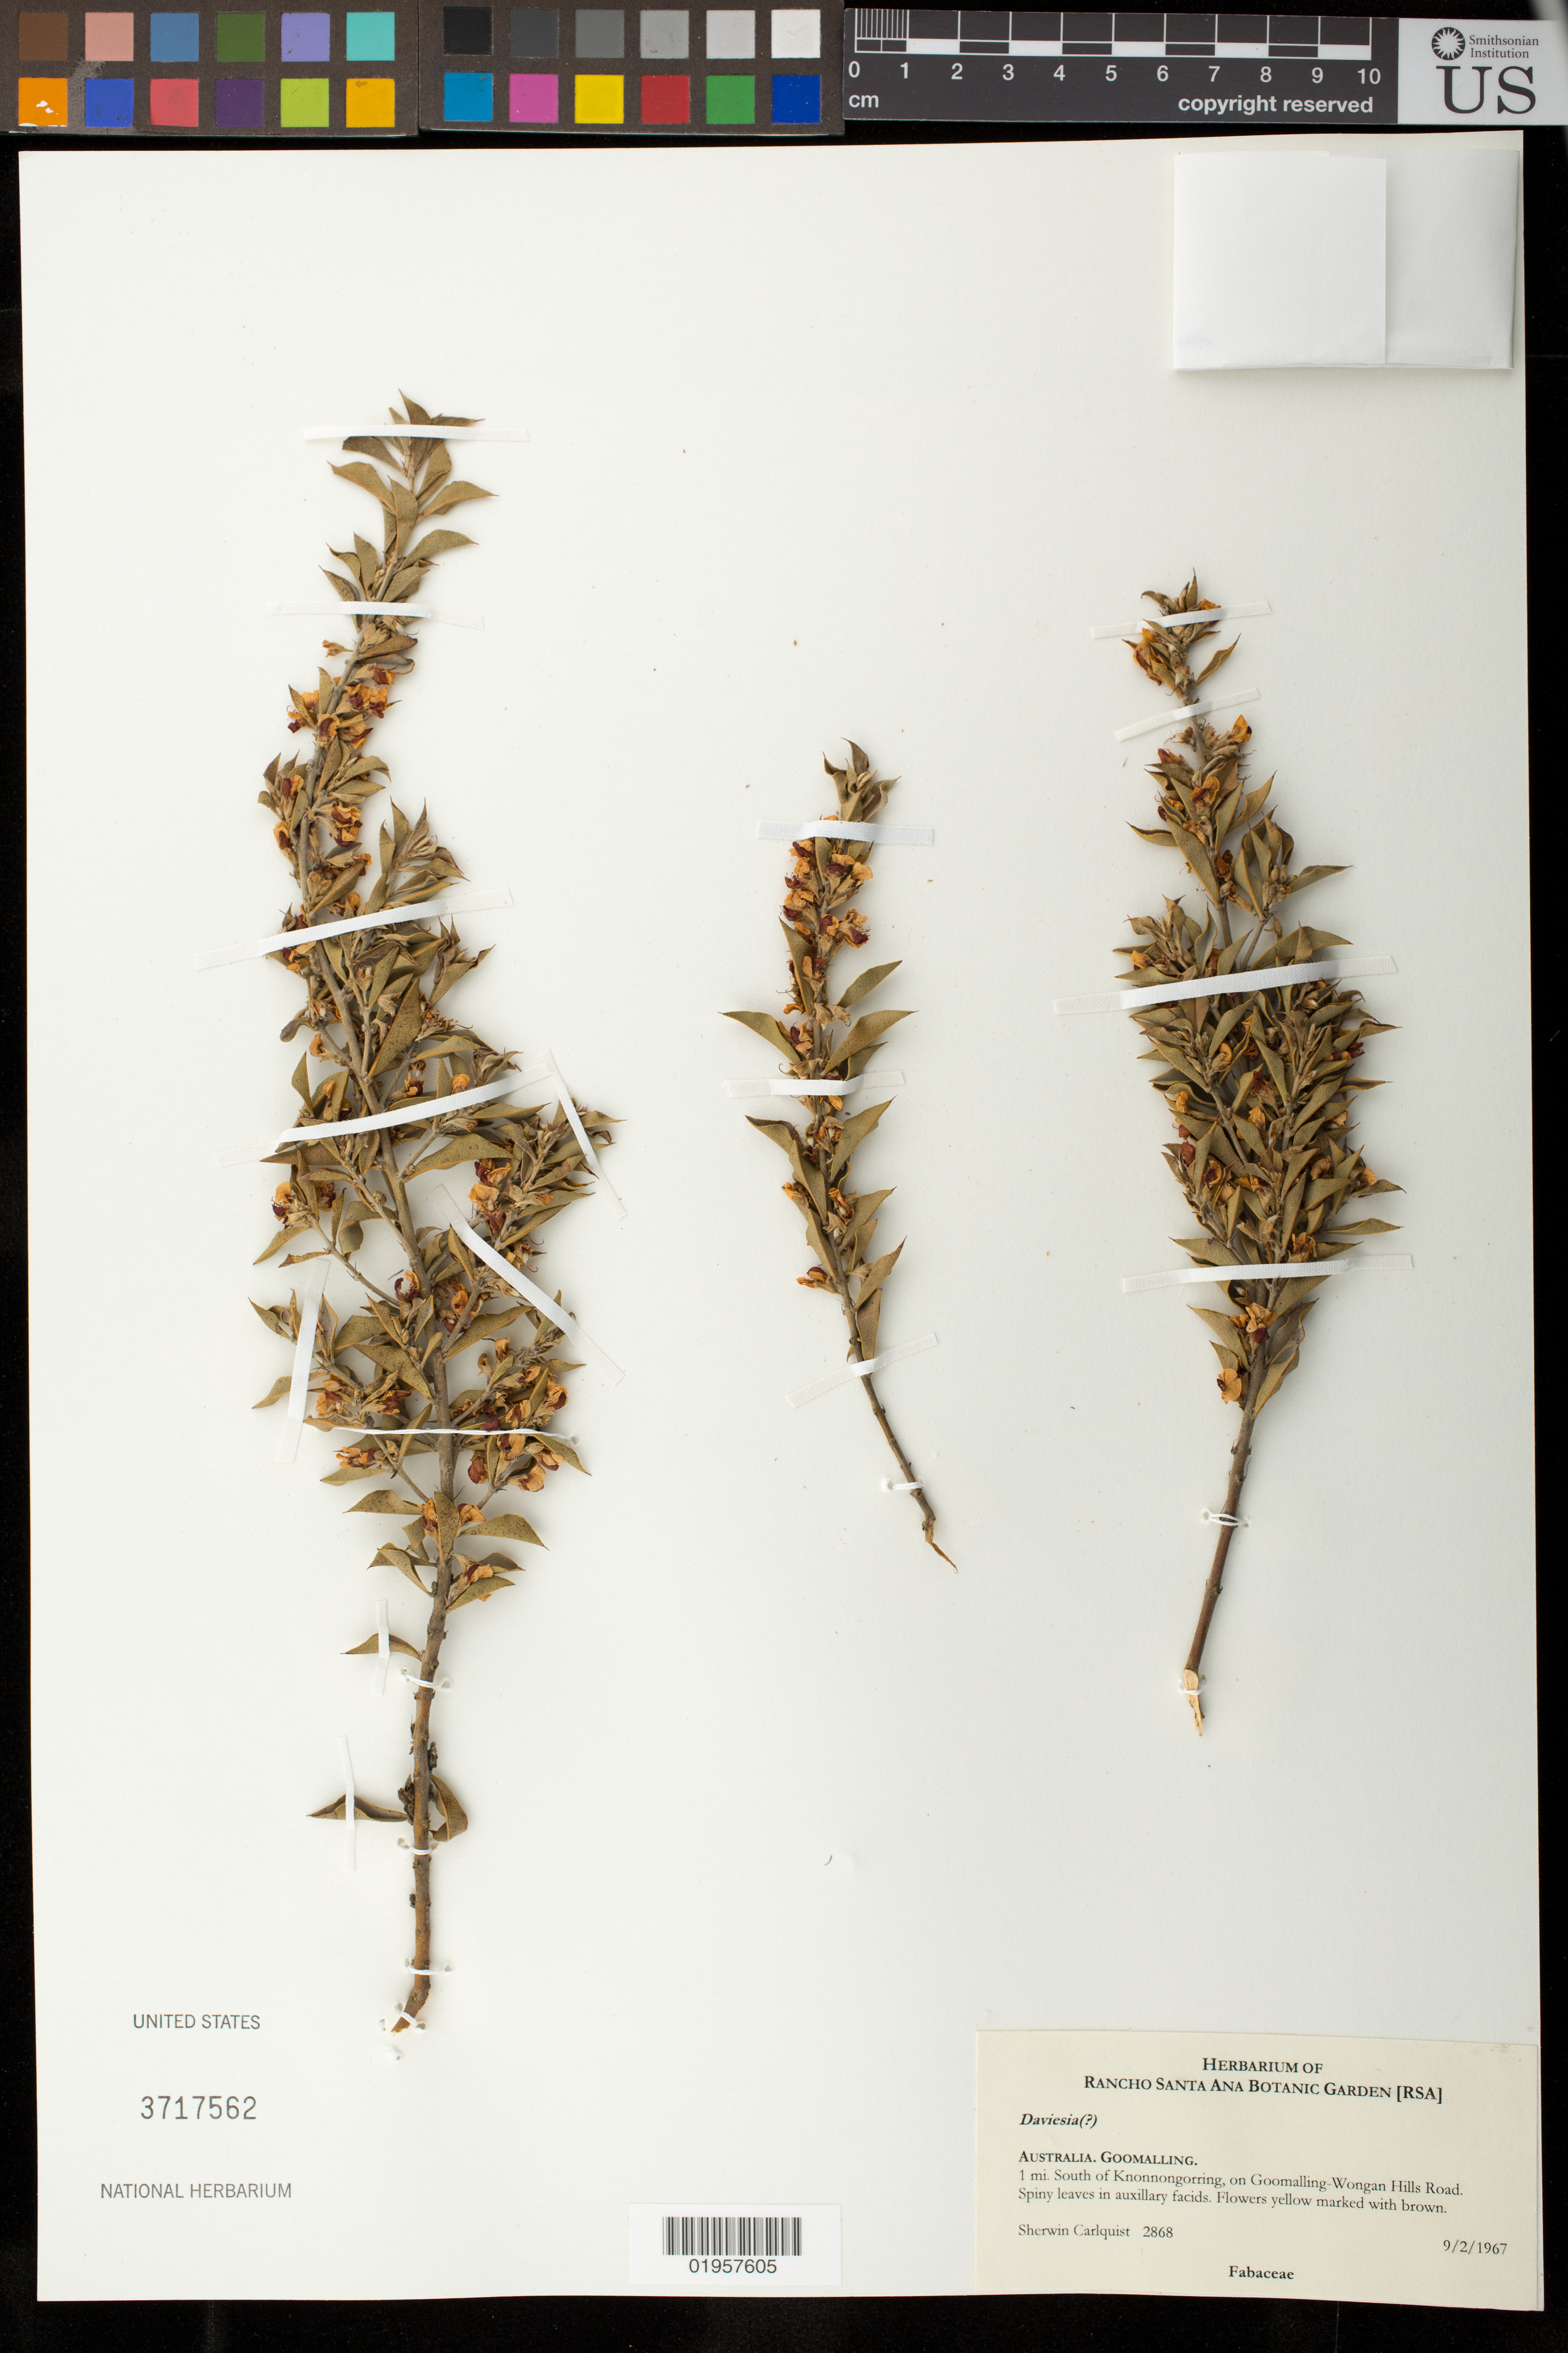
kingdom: Plantae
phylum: Tracheophyta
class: Magnoliopsida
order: Fabales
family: Fabaceae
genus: Daviesia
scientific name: Daviesia sp.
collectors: S. Carlquist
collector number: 2868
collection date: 1967-09-02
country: Australia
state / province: Western Australia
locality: Goomalling, 1 mi. S of Knonnongorring, on Goomalling-Wongan Hills Road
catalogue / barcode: US 3717562